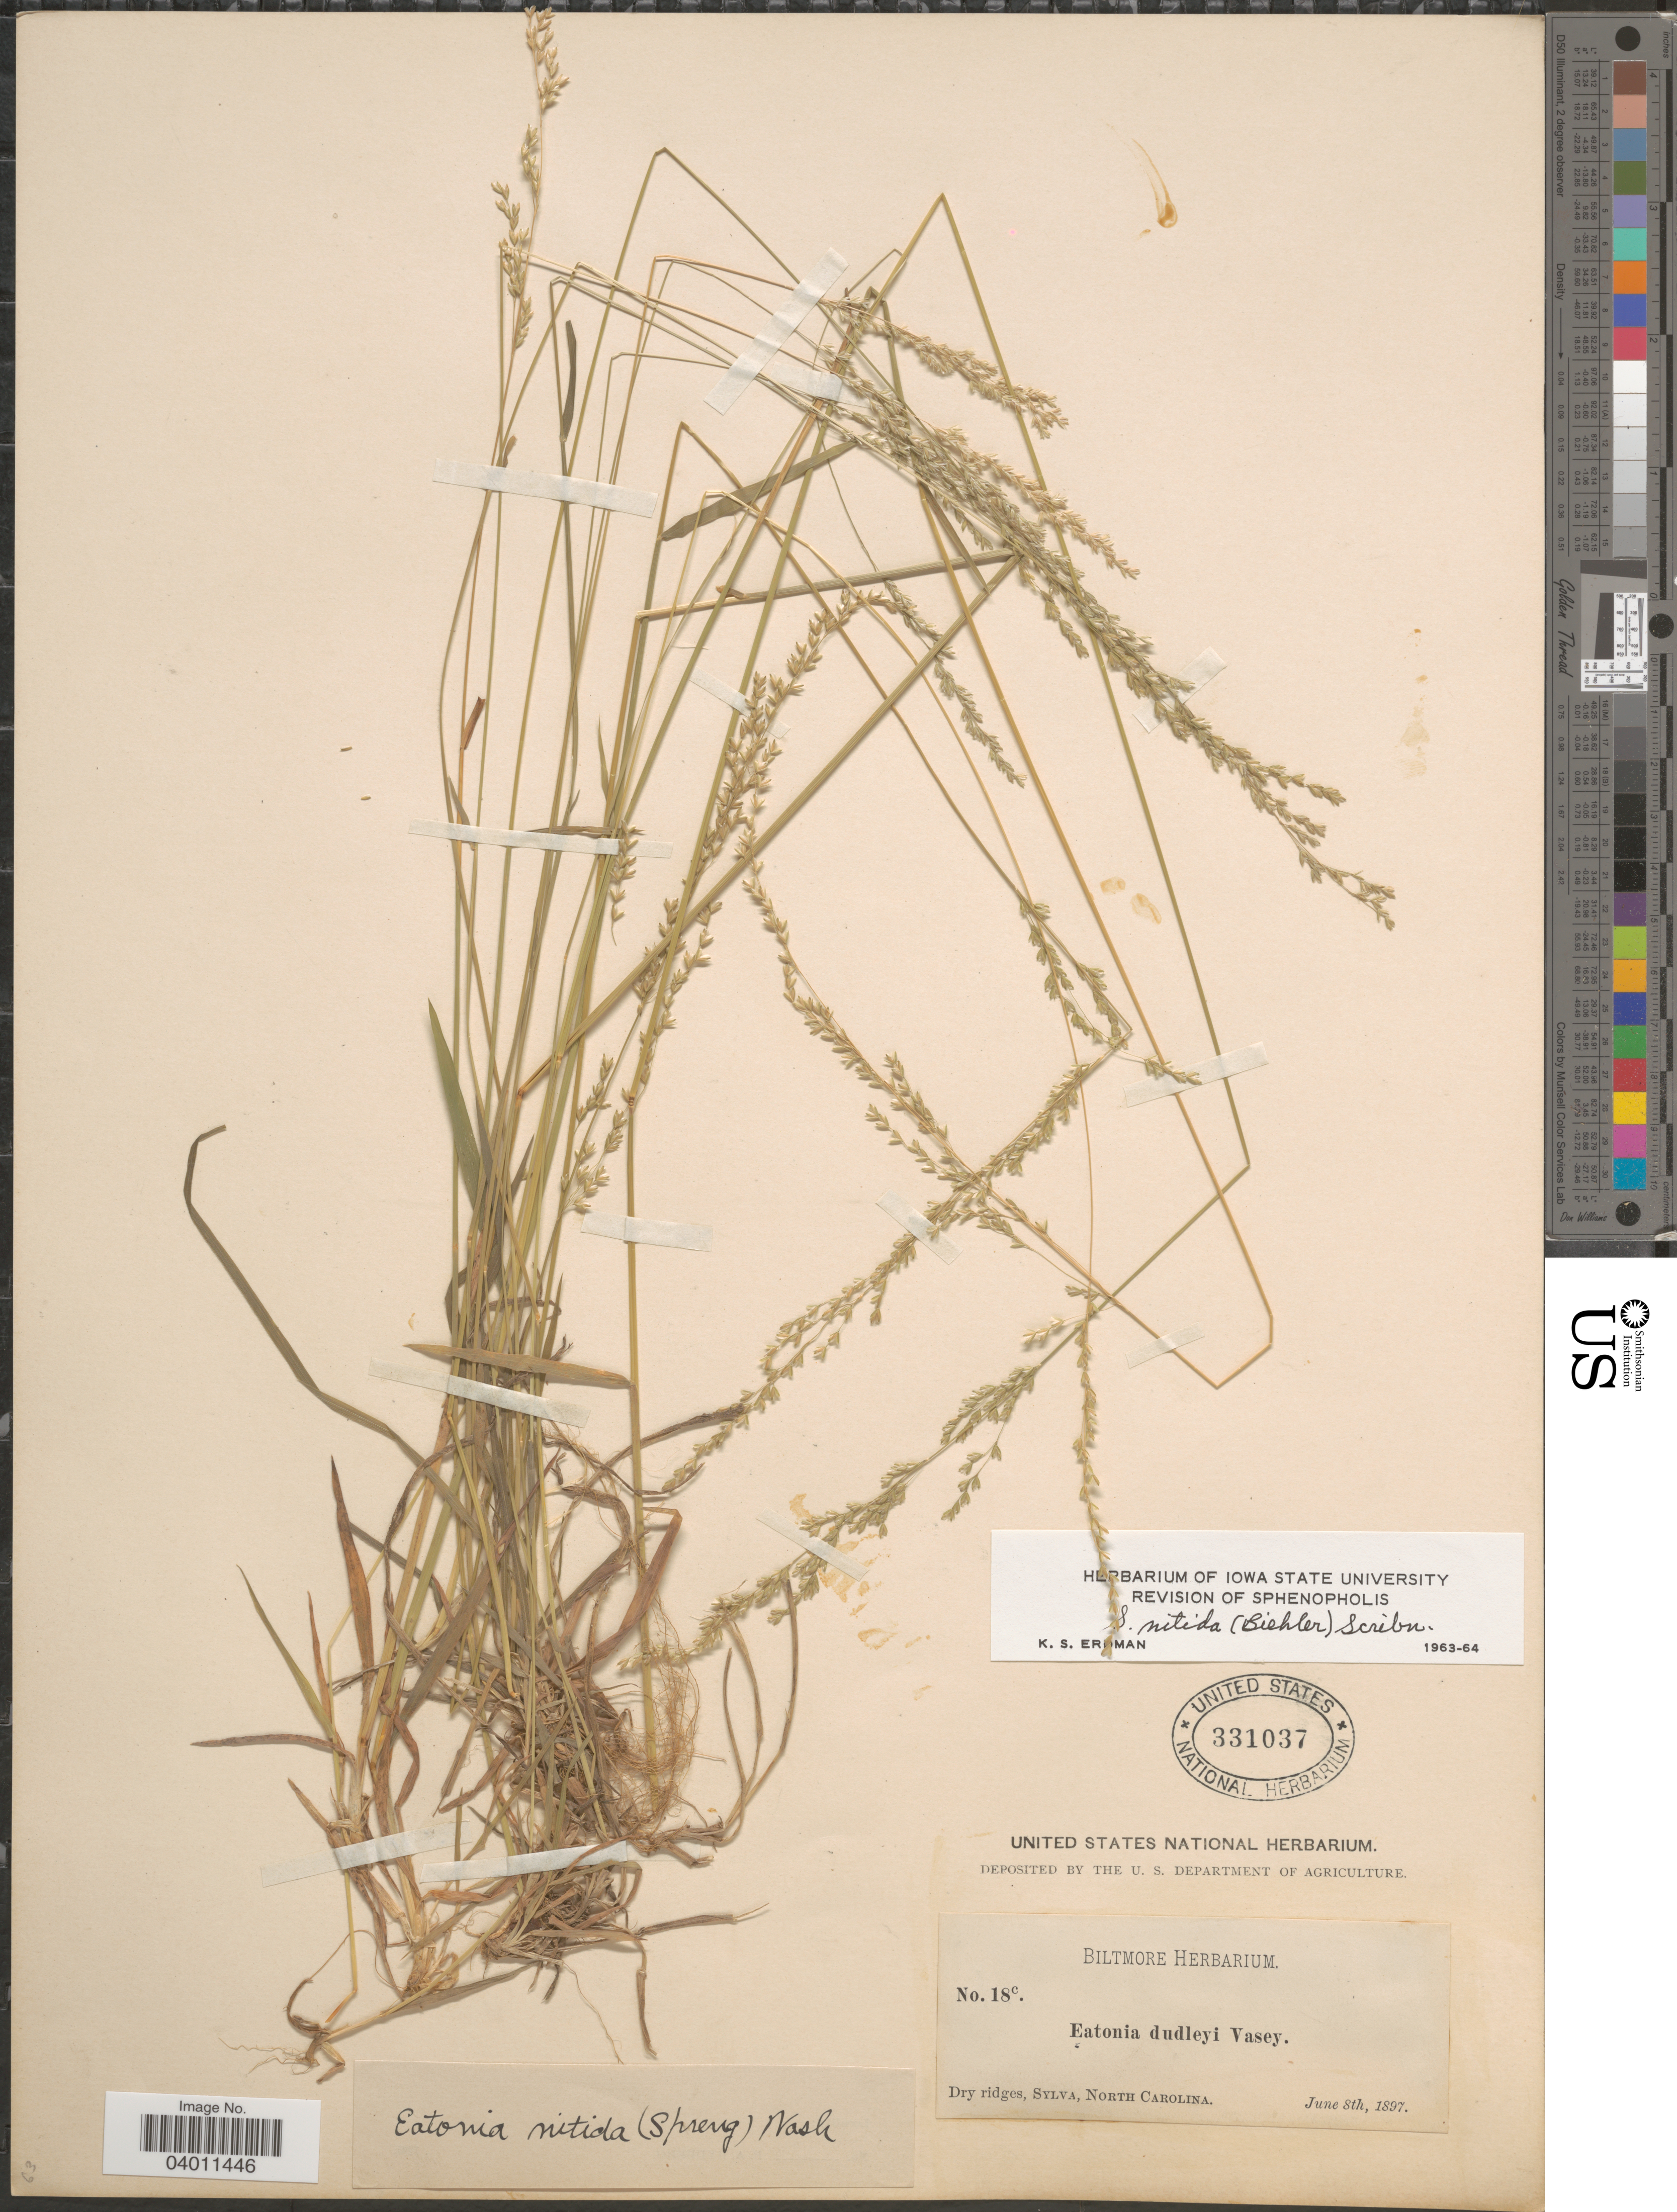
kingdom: Plantae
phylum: Tracheophyta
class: Liliopsida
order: Poales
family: Poaceae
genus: Sphenopholis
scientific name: Sphenopholis nitida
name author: (Biehler) Scribn.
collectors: ex herb. Biltmore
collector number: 18c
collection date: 1897-06-08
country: United States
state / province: North Carolina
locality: Dry ridges, Sylva.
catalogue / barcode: US 331037